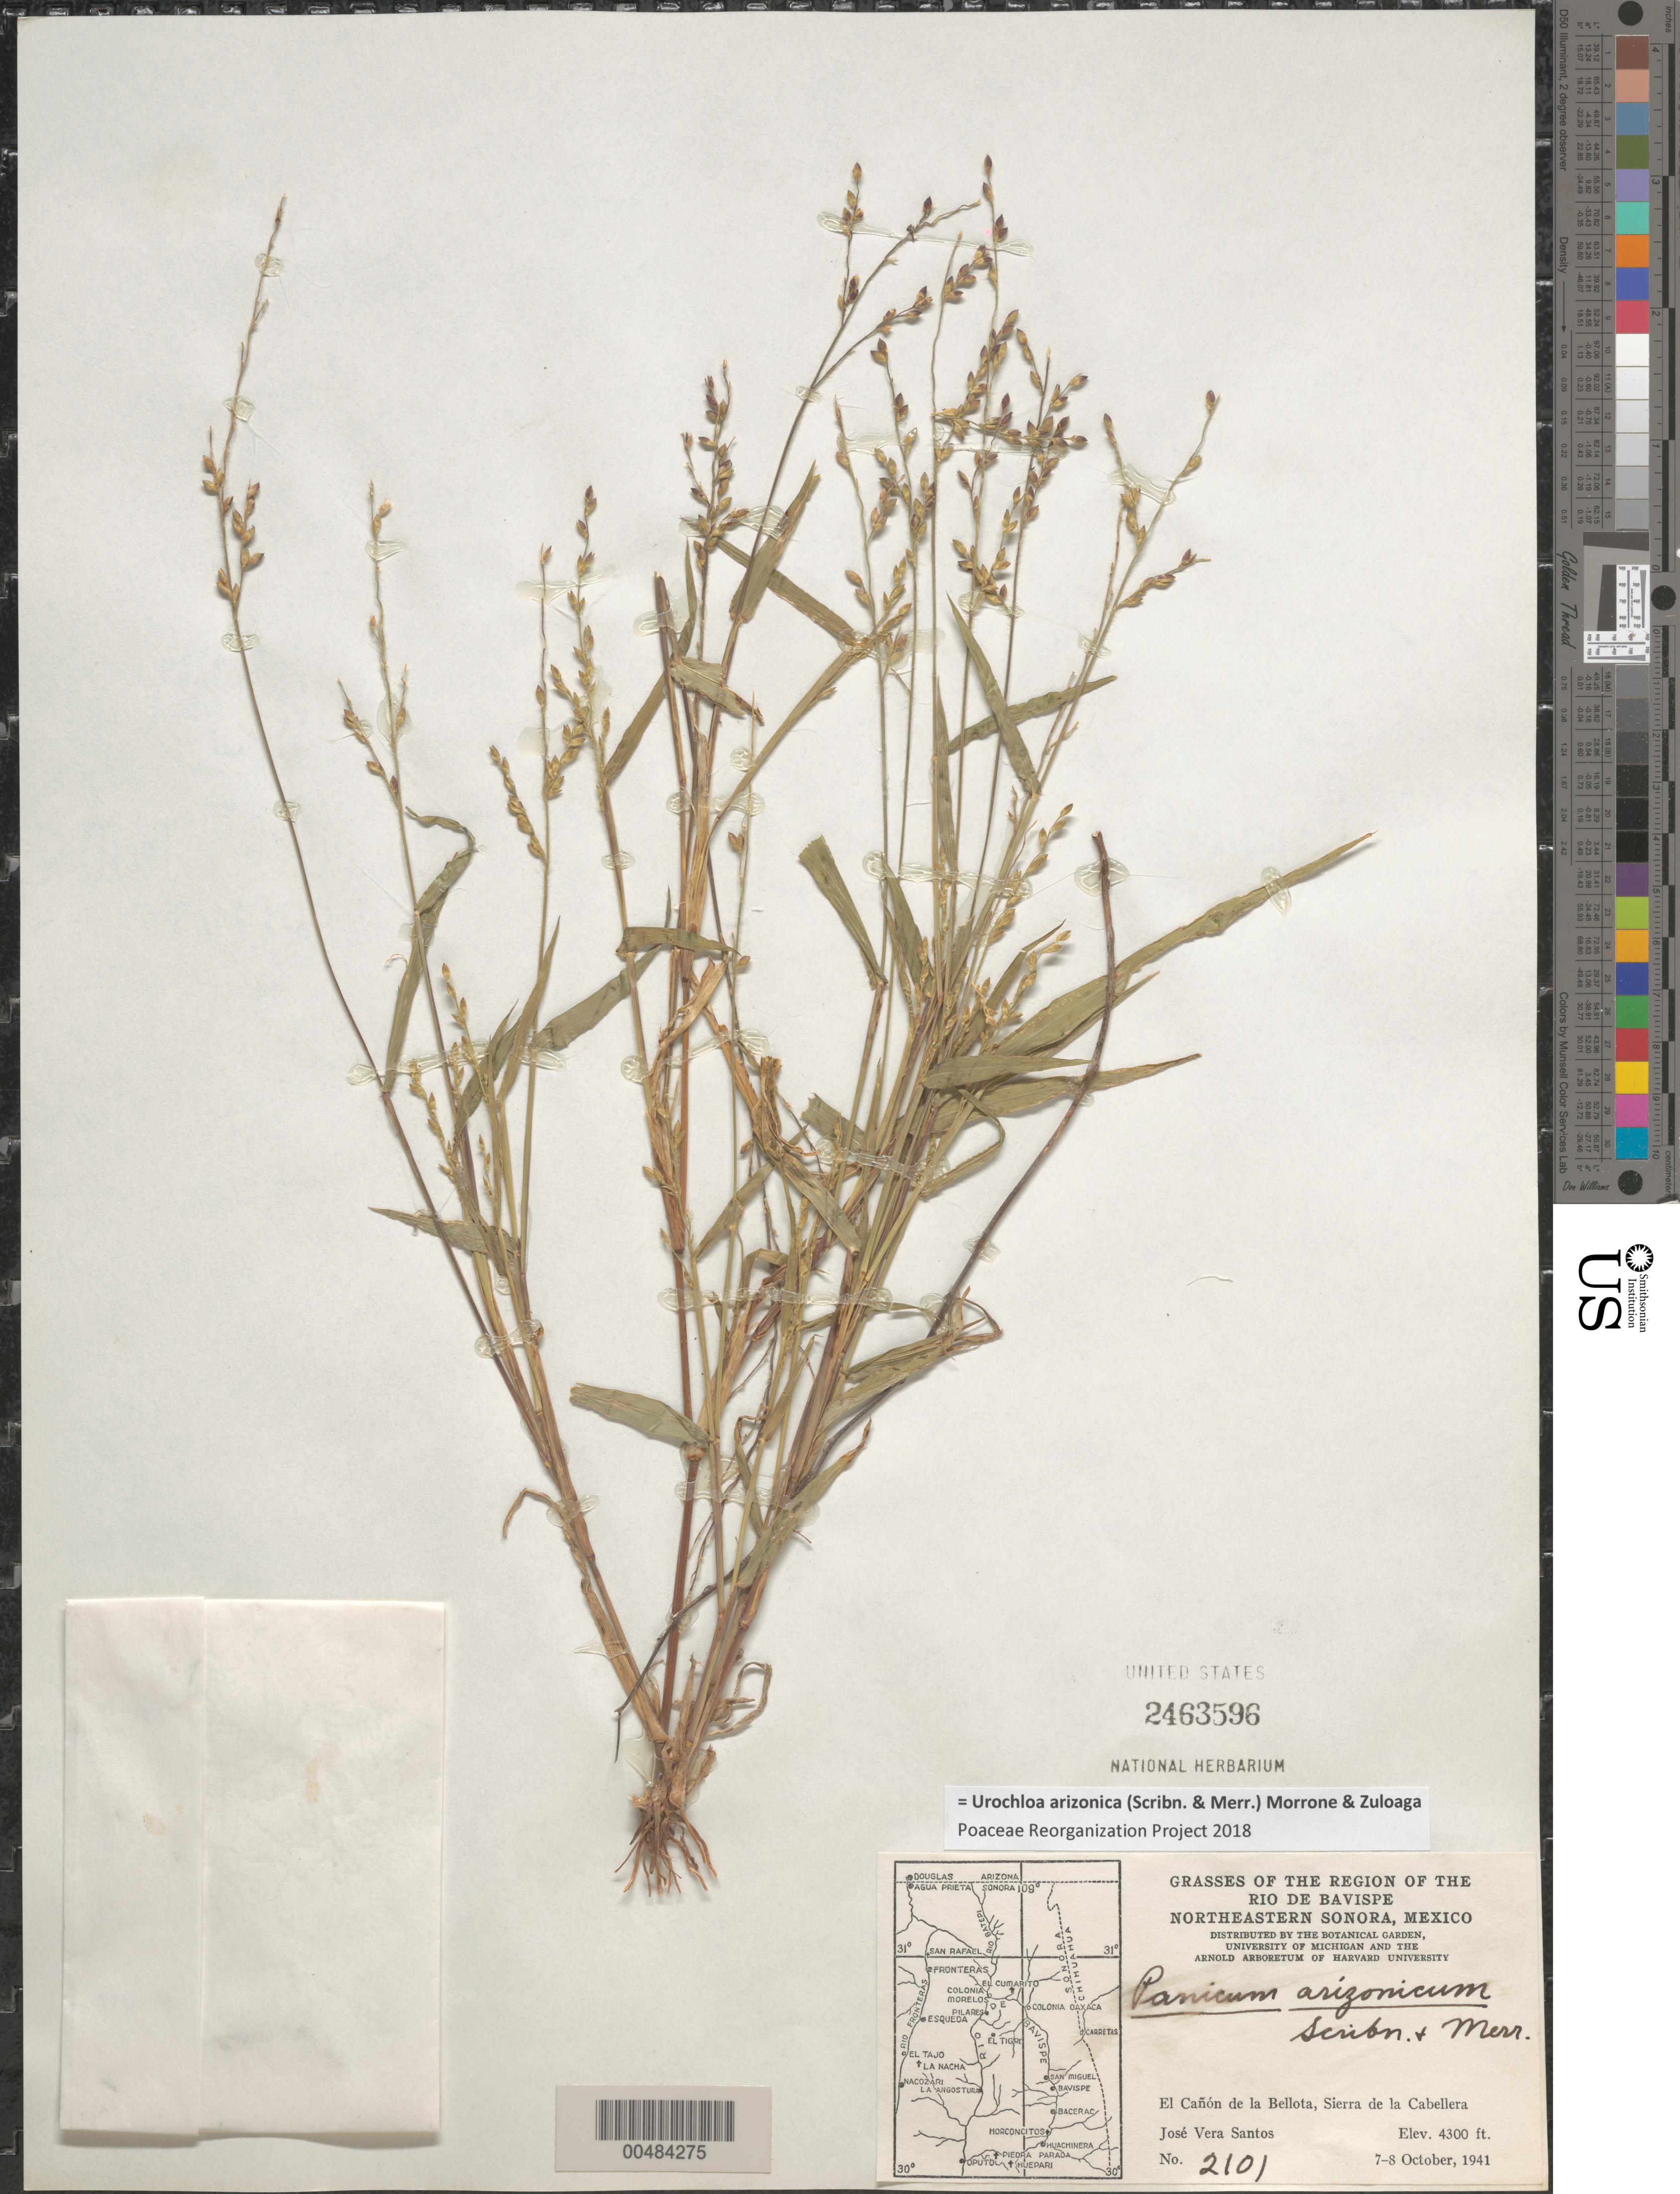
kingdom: Plantae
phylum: Tracheophyta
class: Liliopsida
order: Poales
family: Poaceae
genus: Brachiaria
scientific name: Brachiaria arizonicum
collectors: J. V. Santos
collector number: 2101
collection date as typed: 7 Oct 1941 to 8 Oct 1941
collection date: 1941-10-07/1941-10-08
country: Mexico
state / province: Sonora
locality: Region of the Rio de Bavispe, NE Sonora, El Ca¤¢n de la Bellota, Sierra de la Cabellera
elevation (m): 1311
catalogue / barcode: US 2463596